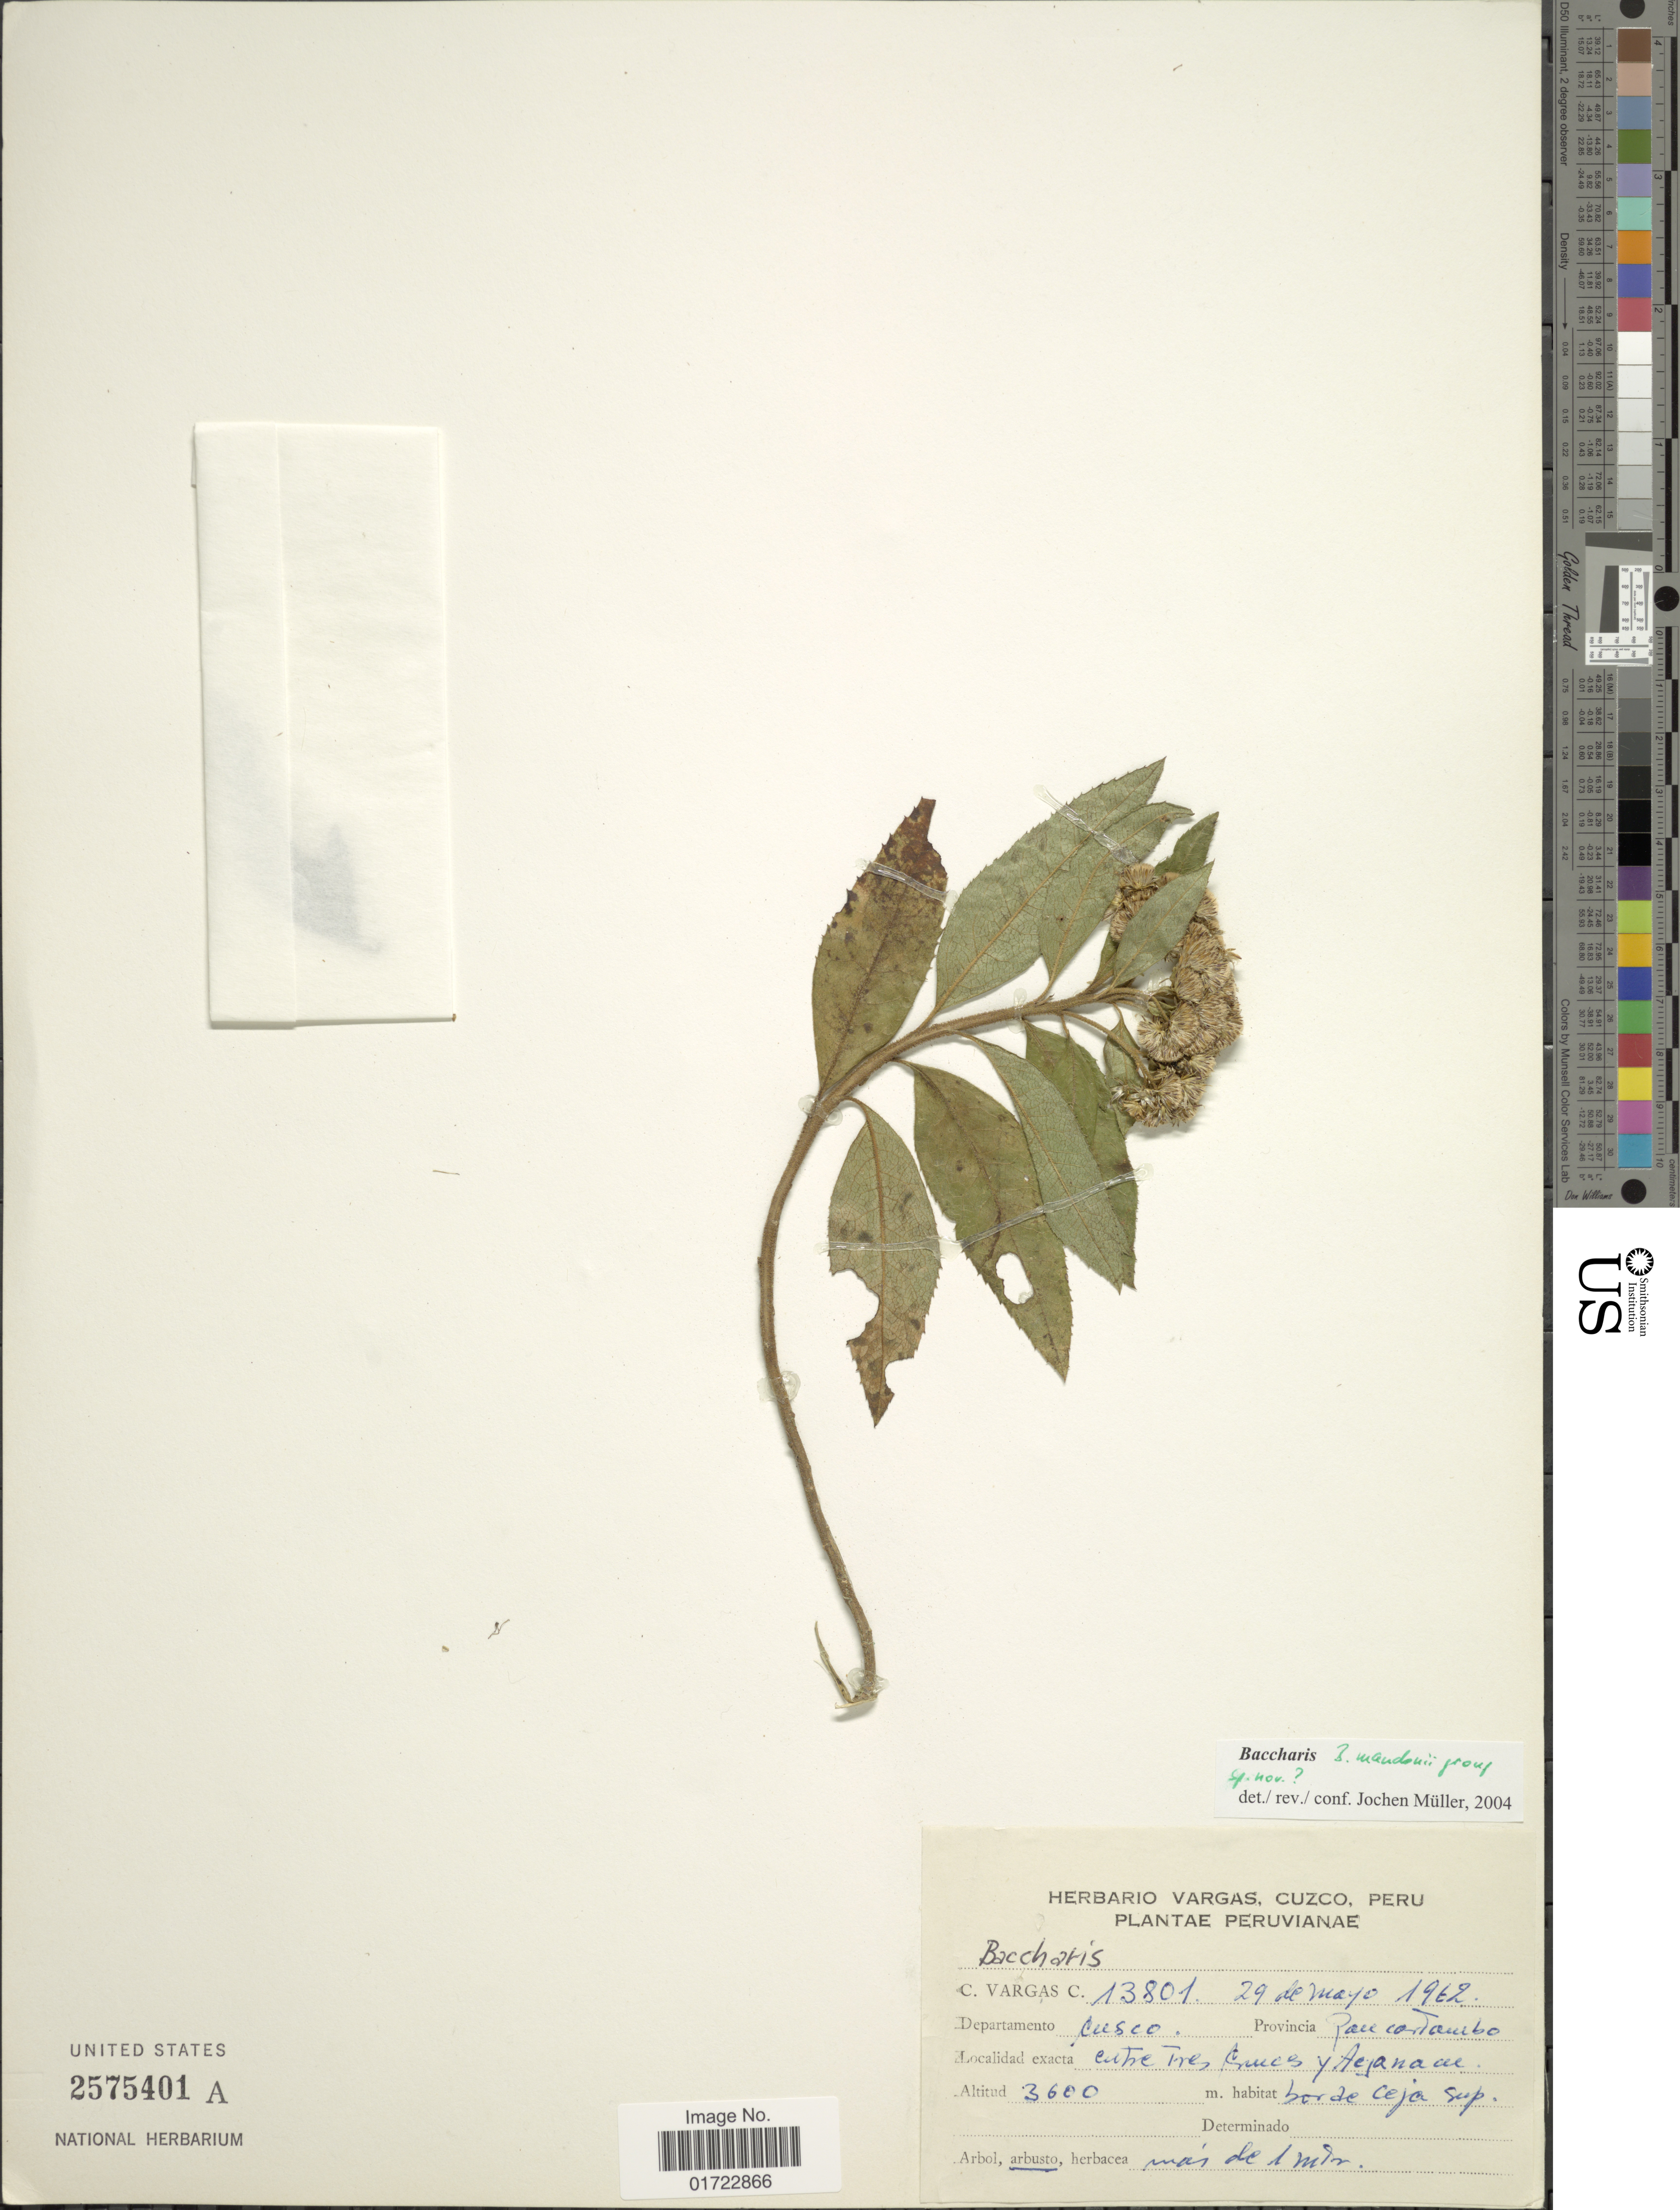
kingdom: Plantae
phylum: Tracheophyta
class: Magnoliopsida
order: Asterales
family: Asteraceae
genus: Baccharis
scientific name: Baccharis mandonii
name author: Sch. Bip. ex Klatt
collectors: C. Vargas Calderón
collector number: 13801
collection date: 1962-05-29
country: Peru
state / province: Cusco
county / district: Paucartambo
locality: Entre Tres Cruces y Acjanaco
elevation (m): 3600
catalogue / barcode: US 2575401A